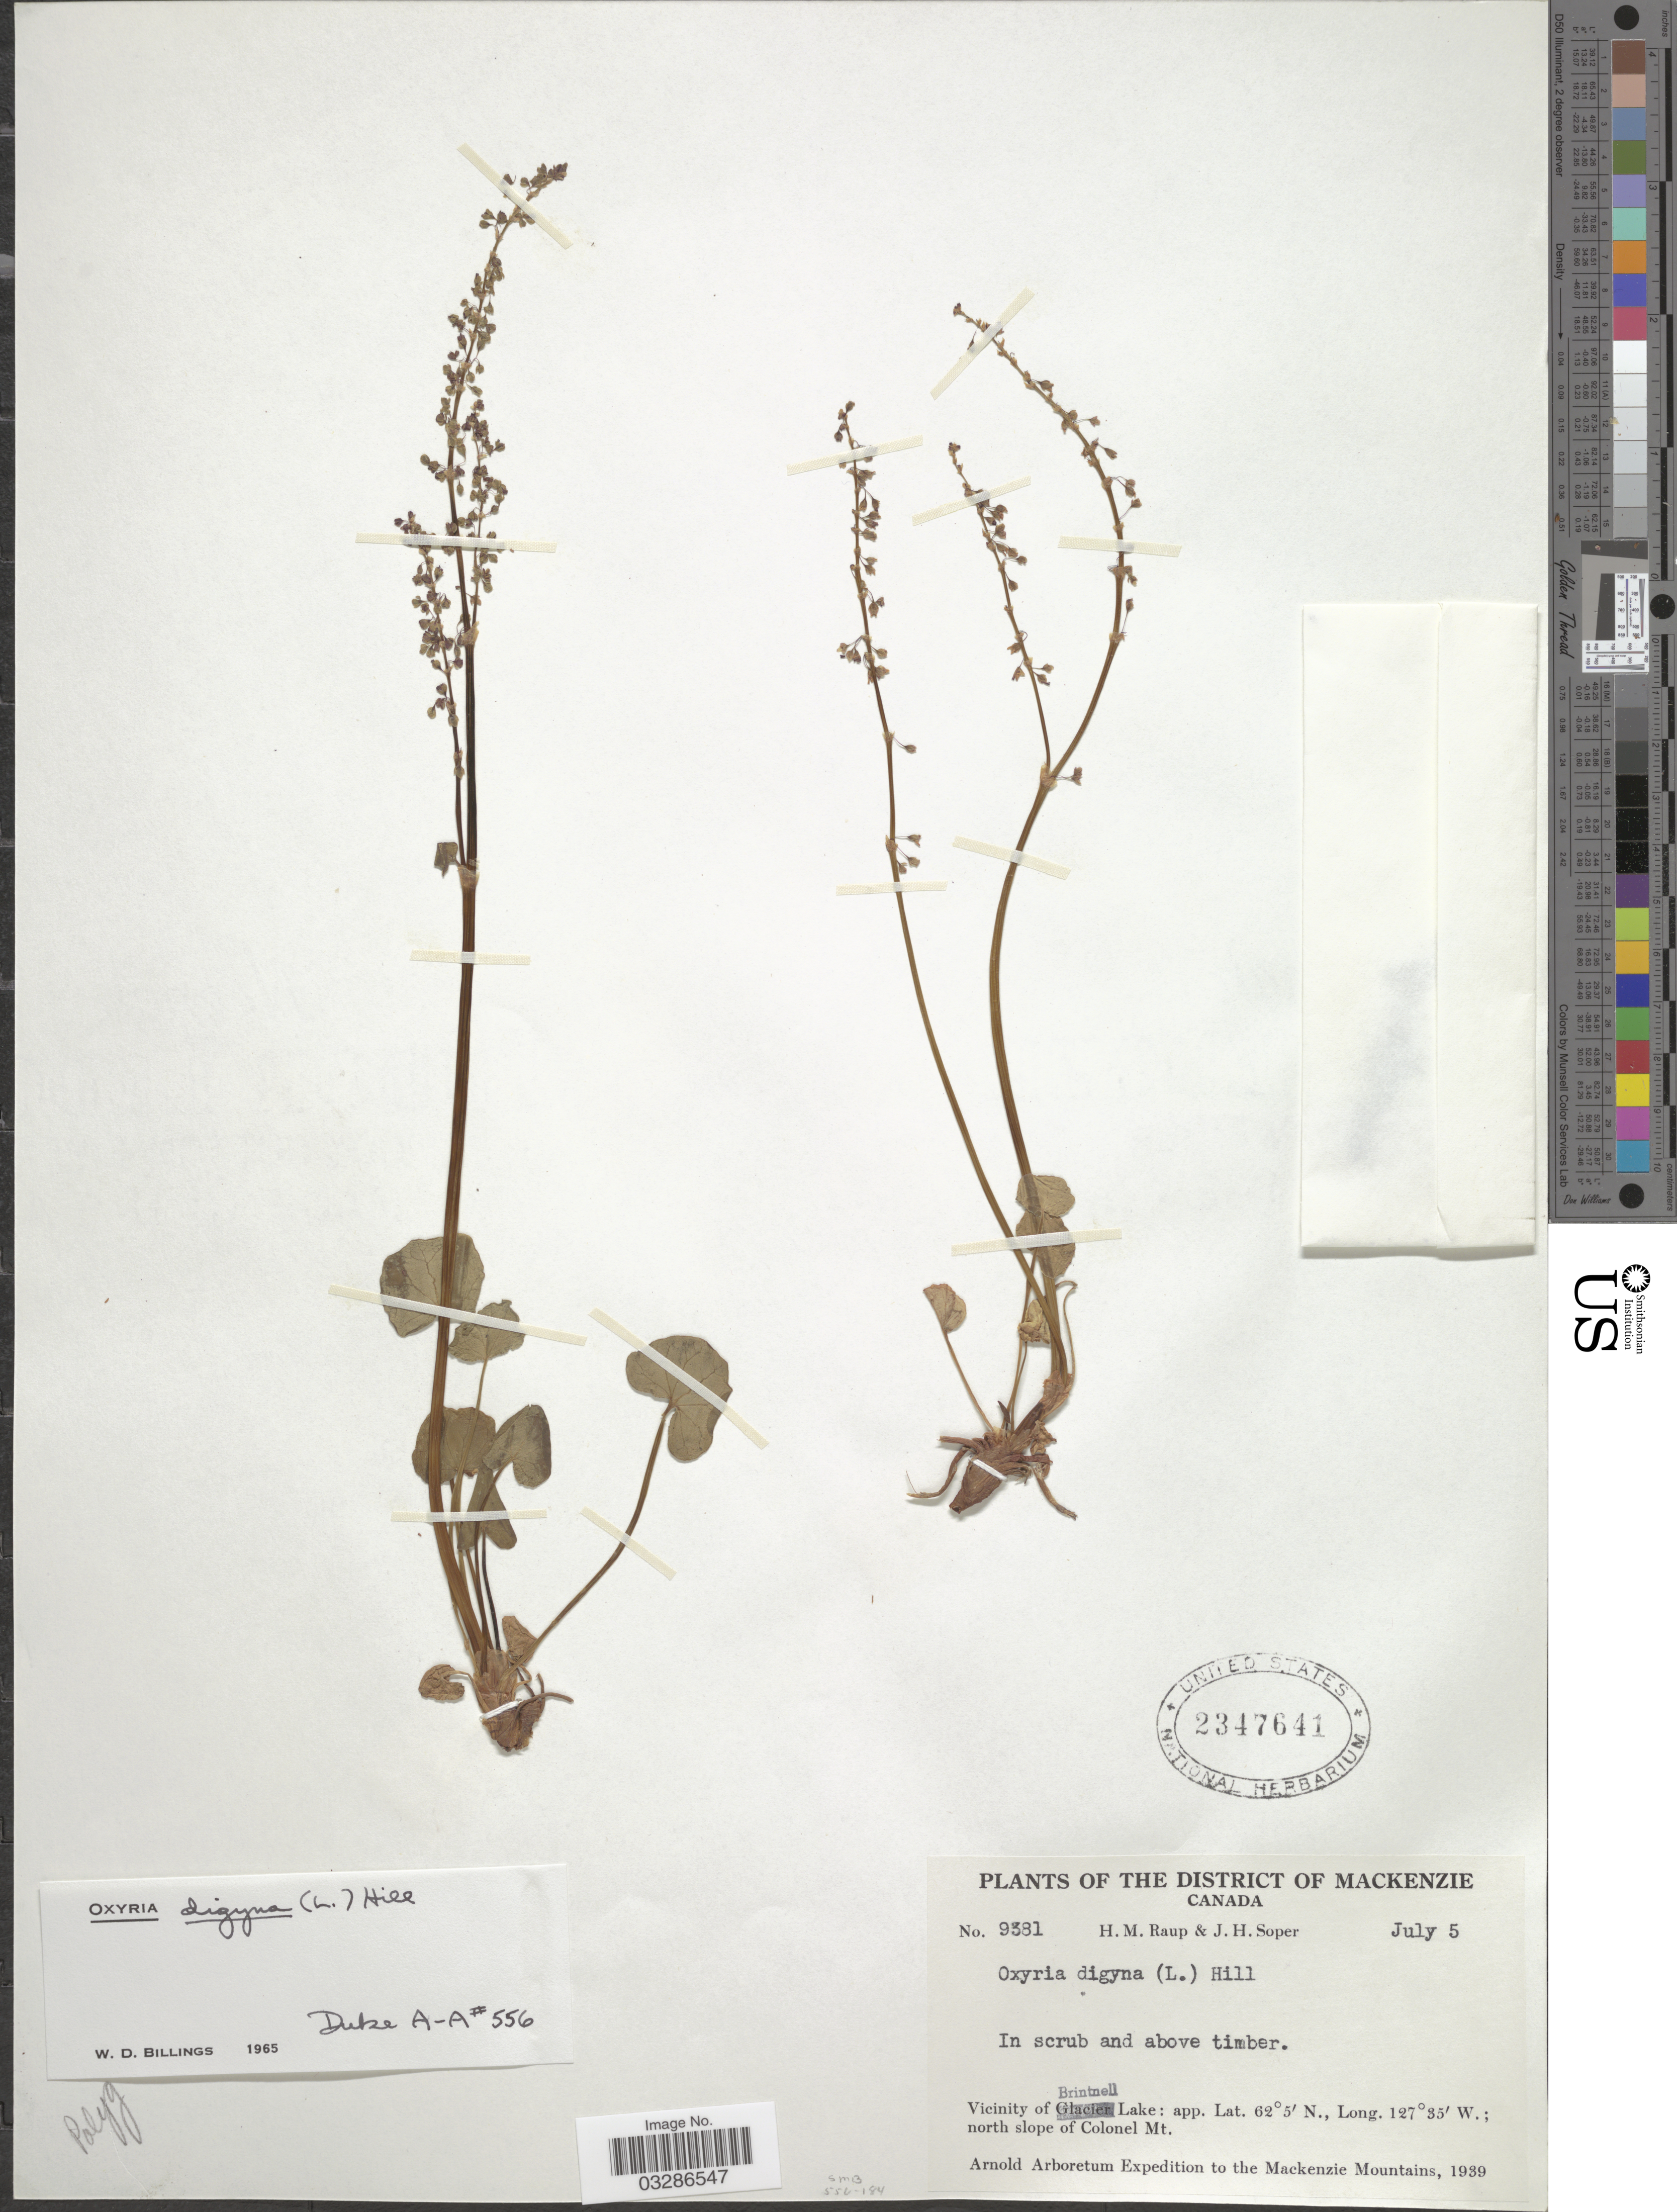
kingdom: Plantae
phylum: Tracheophyta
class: Magnoliopsida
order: Caryophyllales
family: Polygonaceae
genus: Oxyria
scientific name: Oxyria digyna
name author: (L.) Hill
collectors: H. Raup & J. H. Soper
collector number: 9381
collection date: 1939-07-05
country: Canada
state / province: British Columbia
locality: The District of Mackenzie, Vicinity of Brintnell Lake, north slope of Colonel Mt., Mackenzie Mountains.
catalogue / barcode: US 2347641